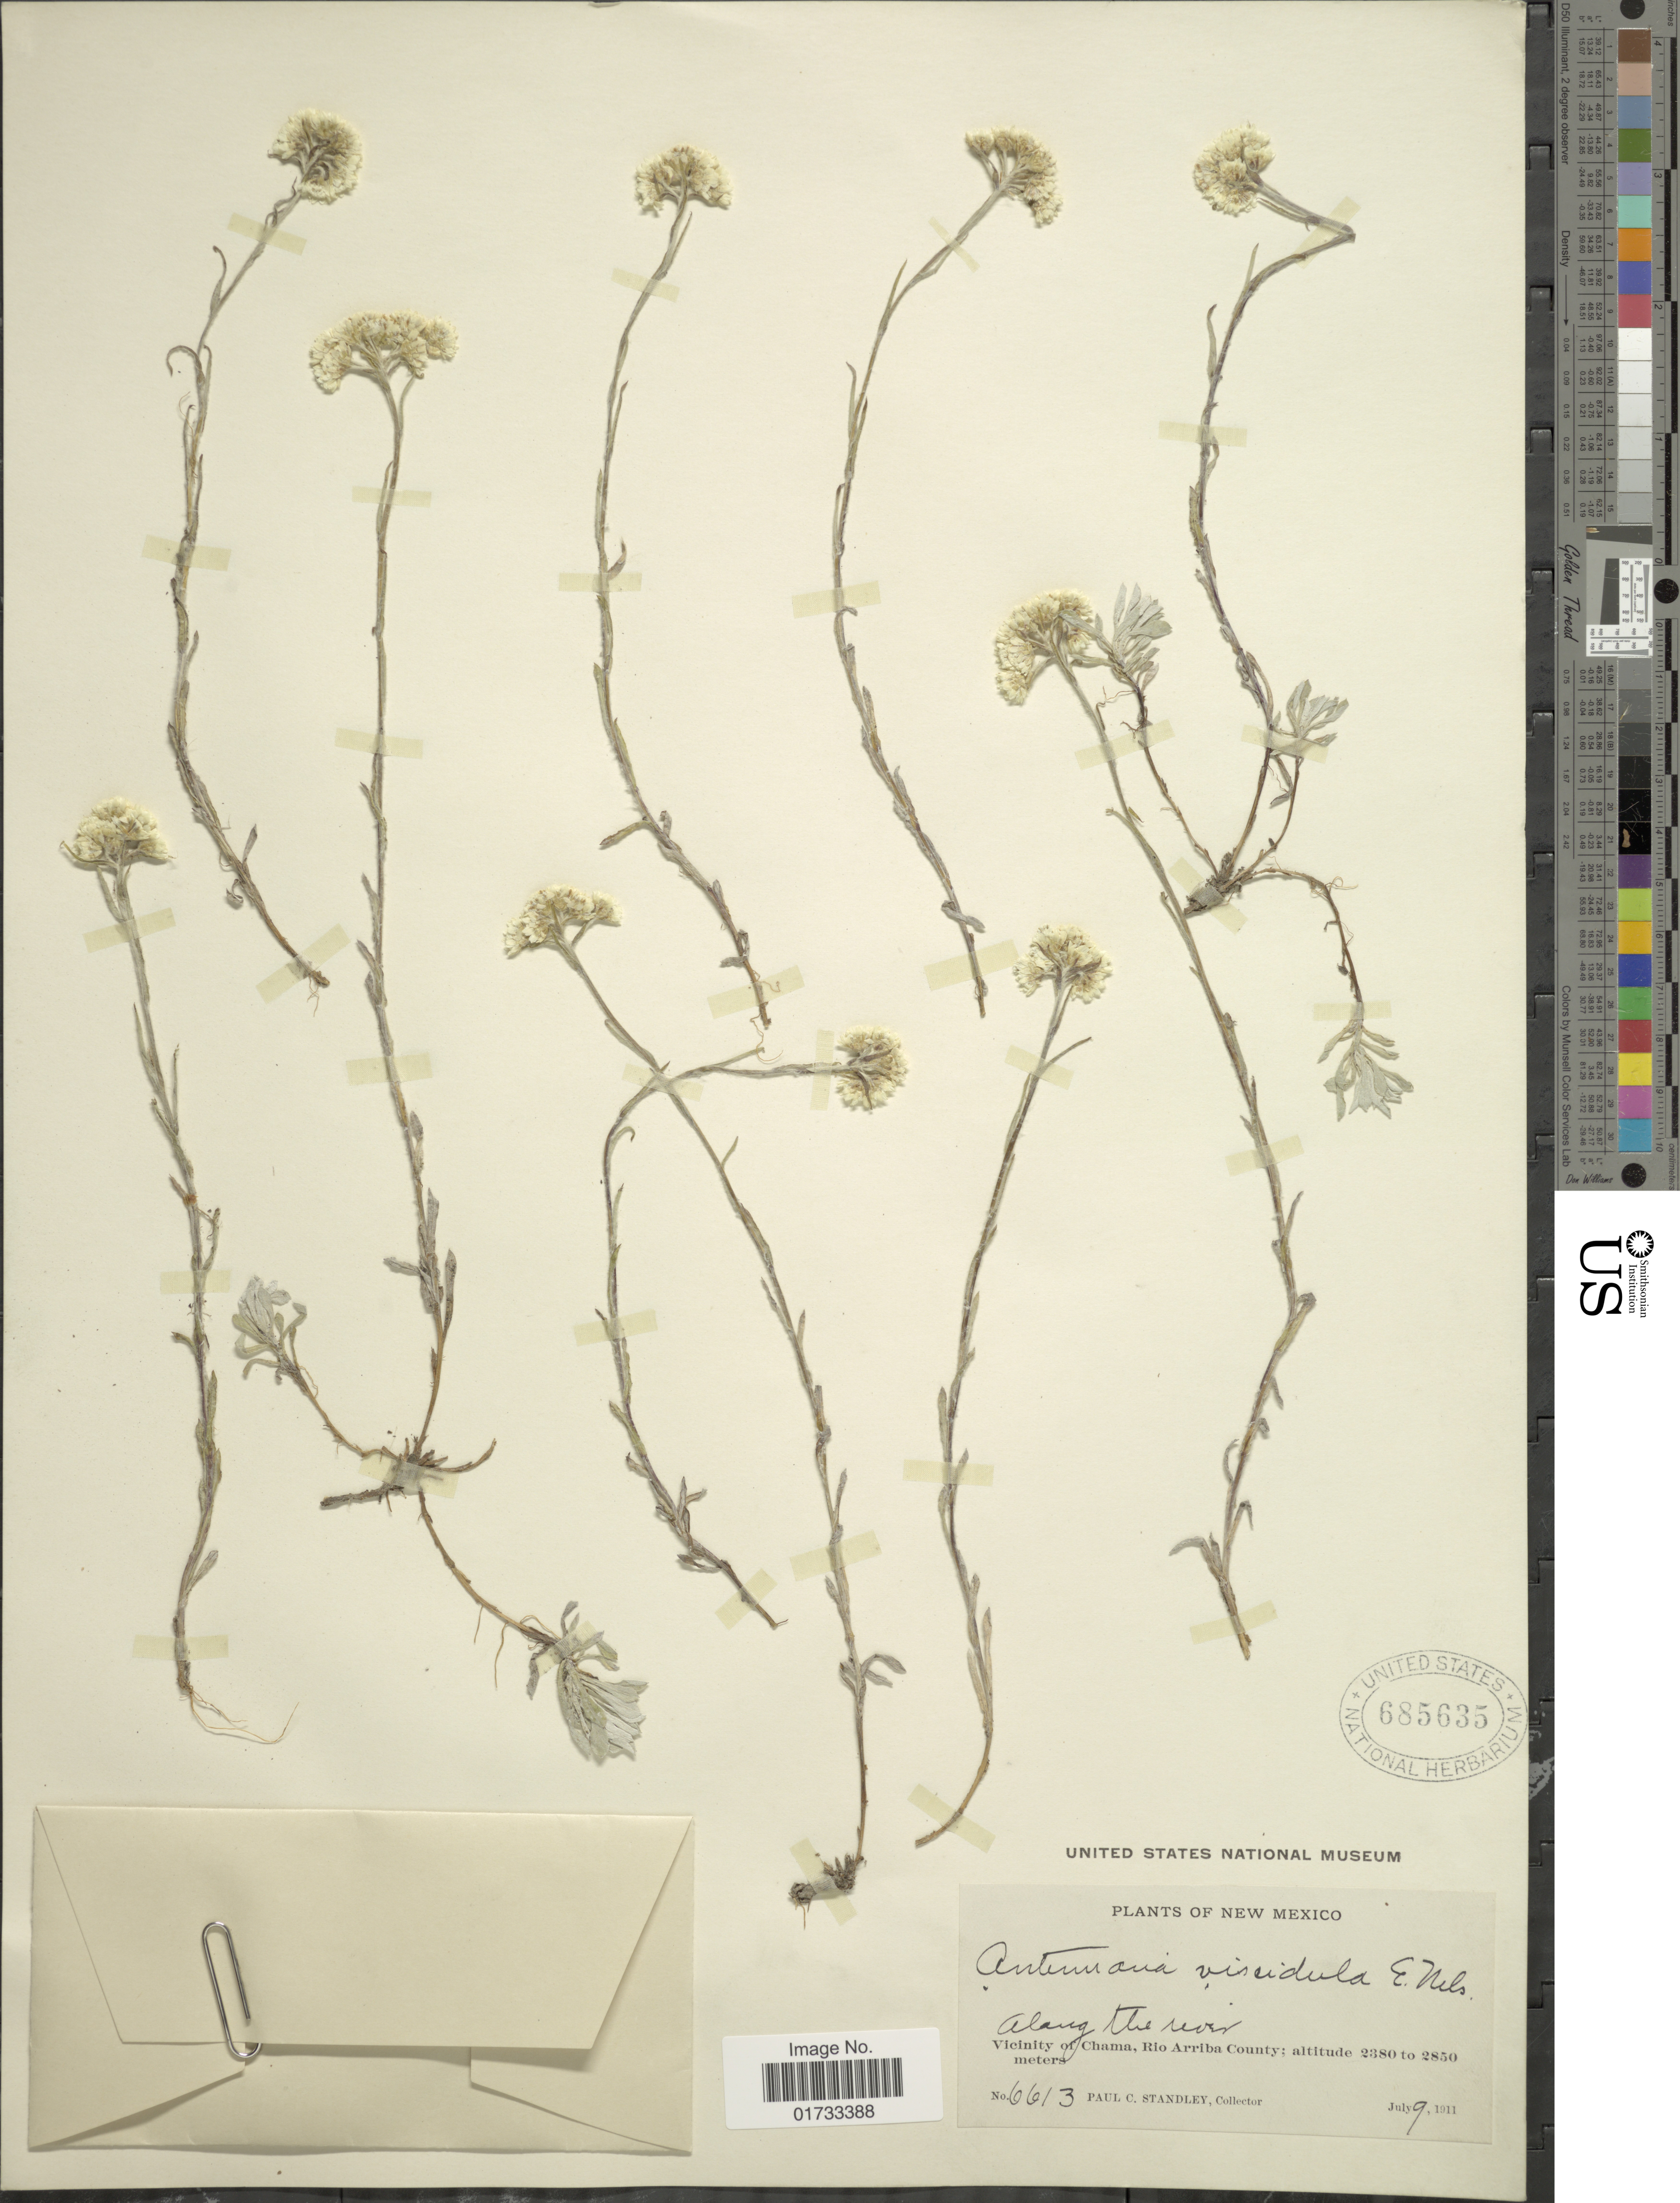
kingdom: Plantae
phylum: Tracheophyta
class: Magnoliopsida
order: Asterales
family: Asteraceae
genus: Antennaria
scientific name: Antennaria viscidula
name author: (E.E. Nelson) A. Nelson ex Rydb.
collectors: P. C. Standley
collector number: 6613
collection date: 1911-07-09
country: United States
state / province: New Mexico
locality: Along the river, Vicinity of Chama, Rio Arriba County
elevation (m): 2380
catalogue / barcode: US 685635